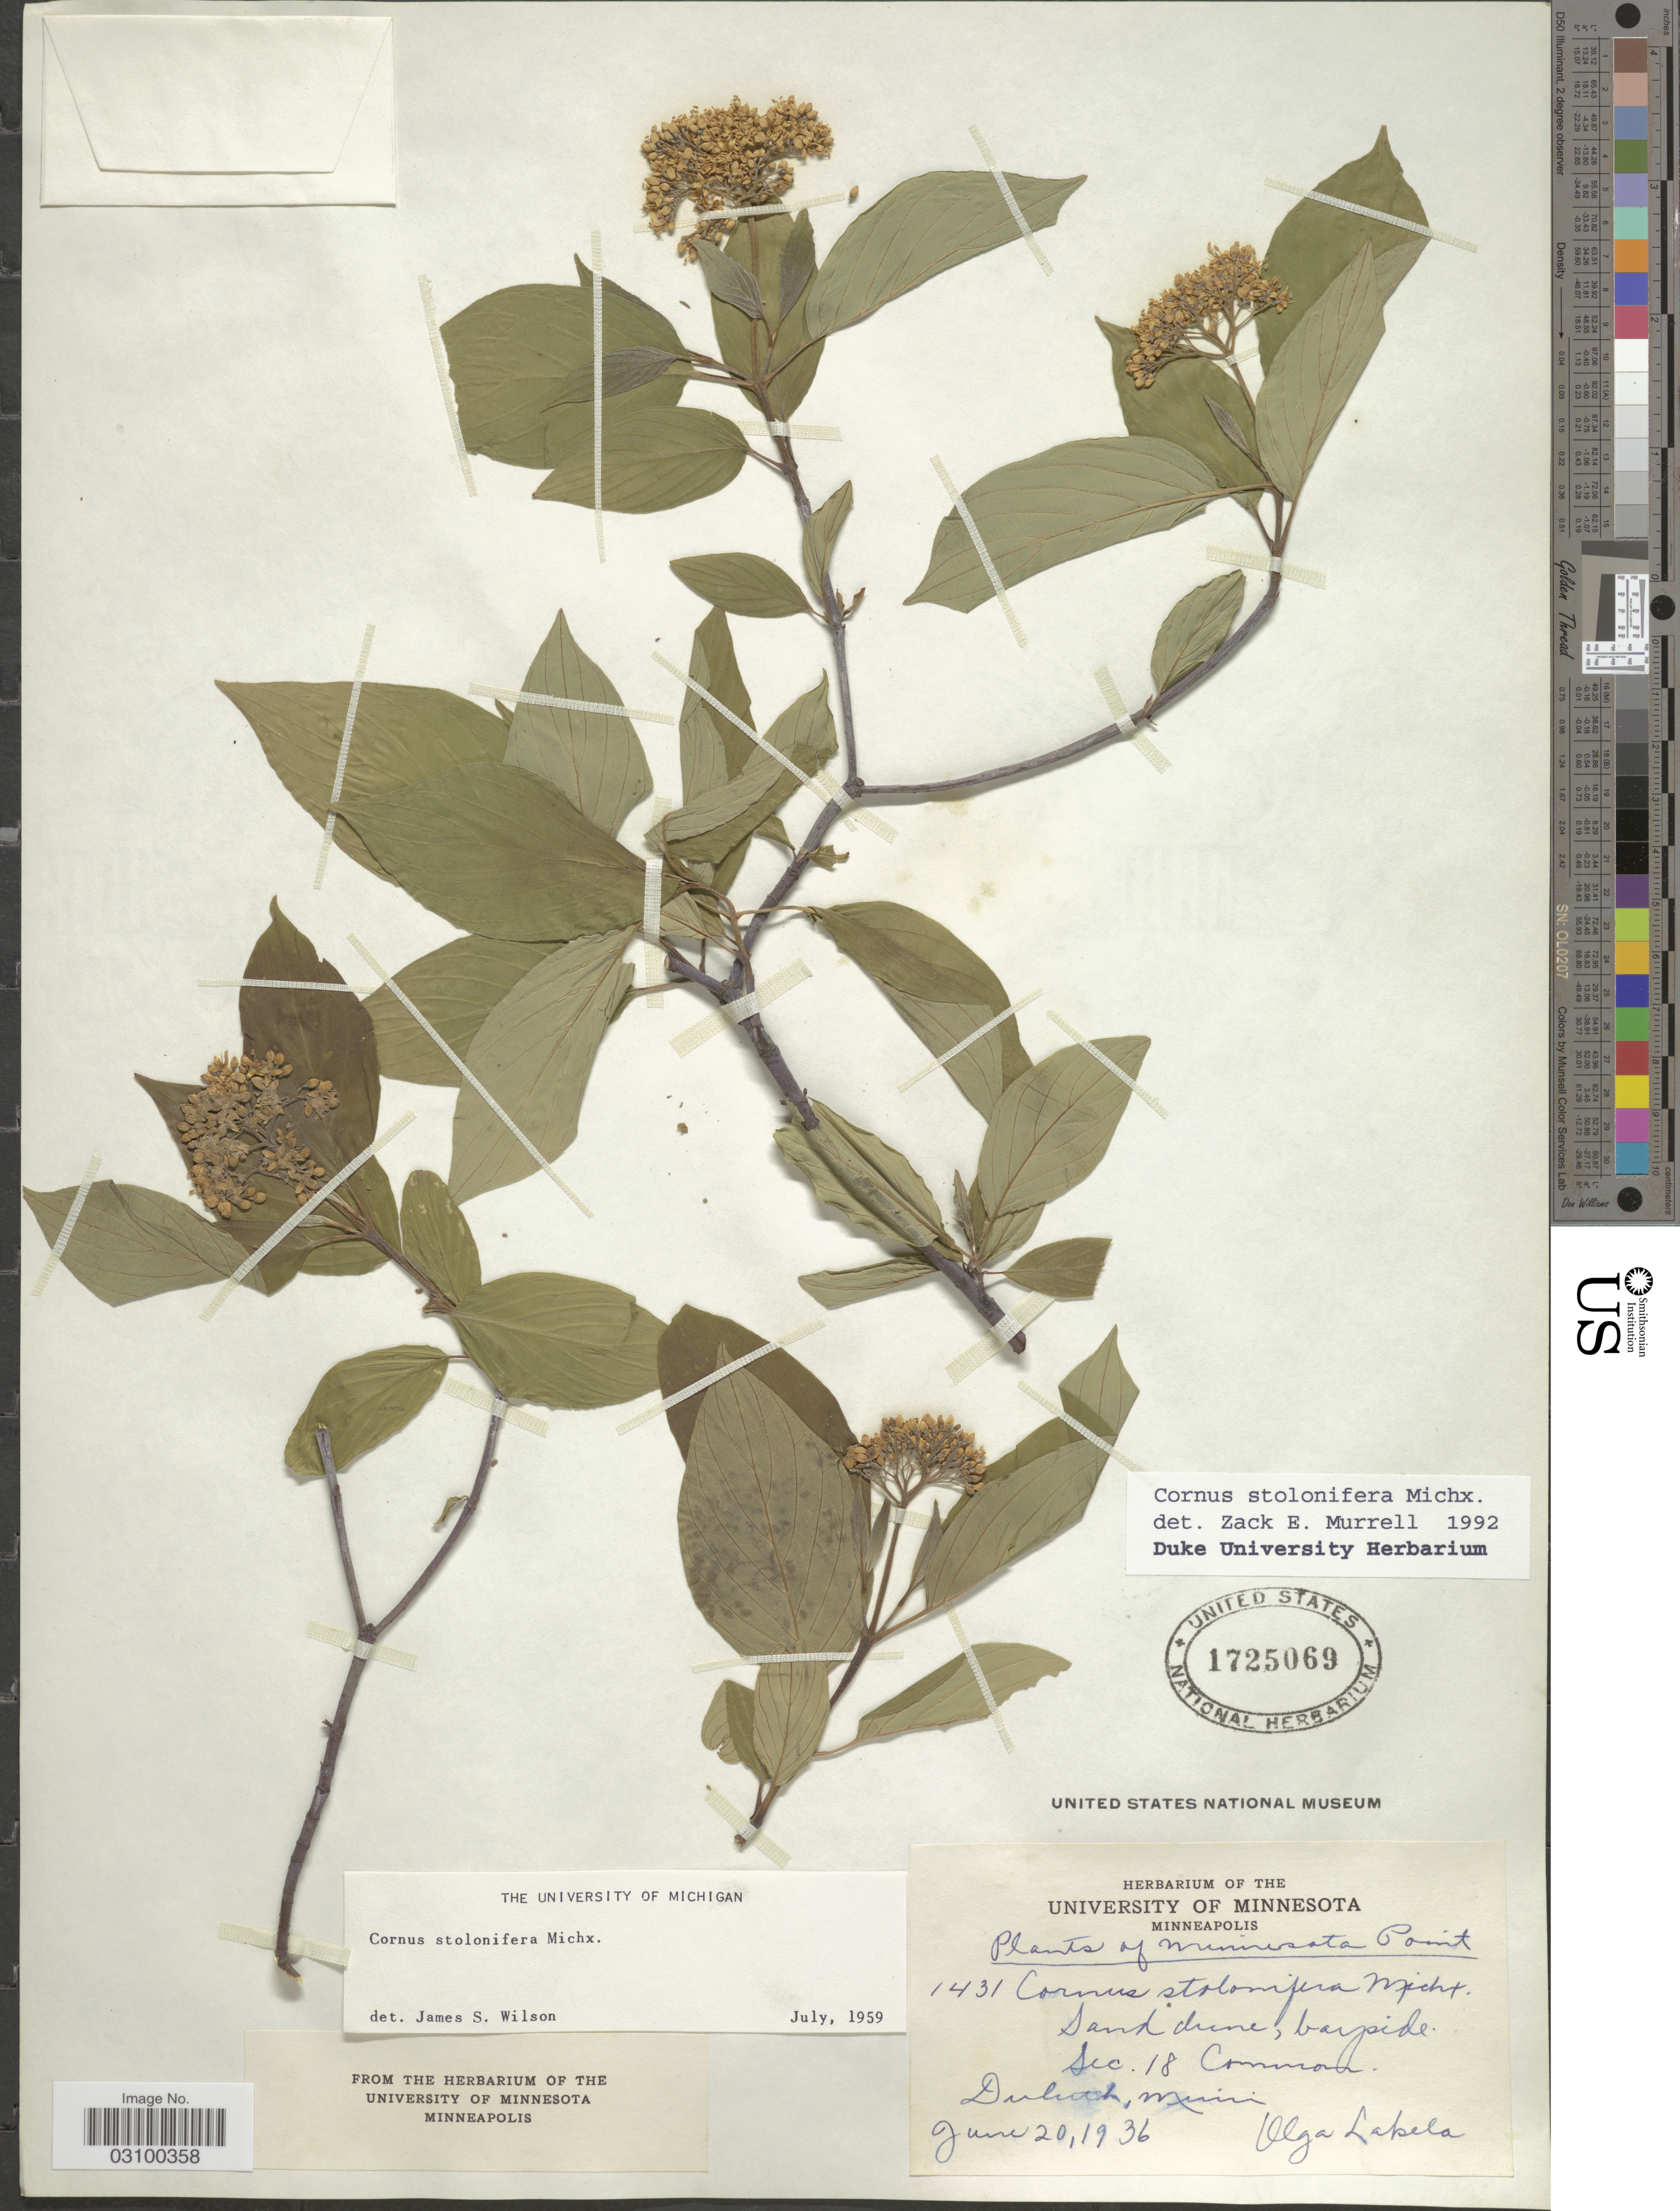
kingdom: Plantae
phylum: Tracheophyta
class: Magnoliopsida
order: Cornales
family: Cornaceae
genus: Cornus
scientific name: Cornus sericea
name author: L.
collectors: O. K. Lakela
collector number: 1431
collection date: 1936-06-20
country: United States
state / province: Minnesota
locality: Duluth, Minn. Minnesota Point.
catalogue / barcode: US 1725069